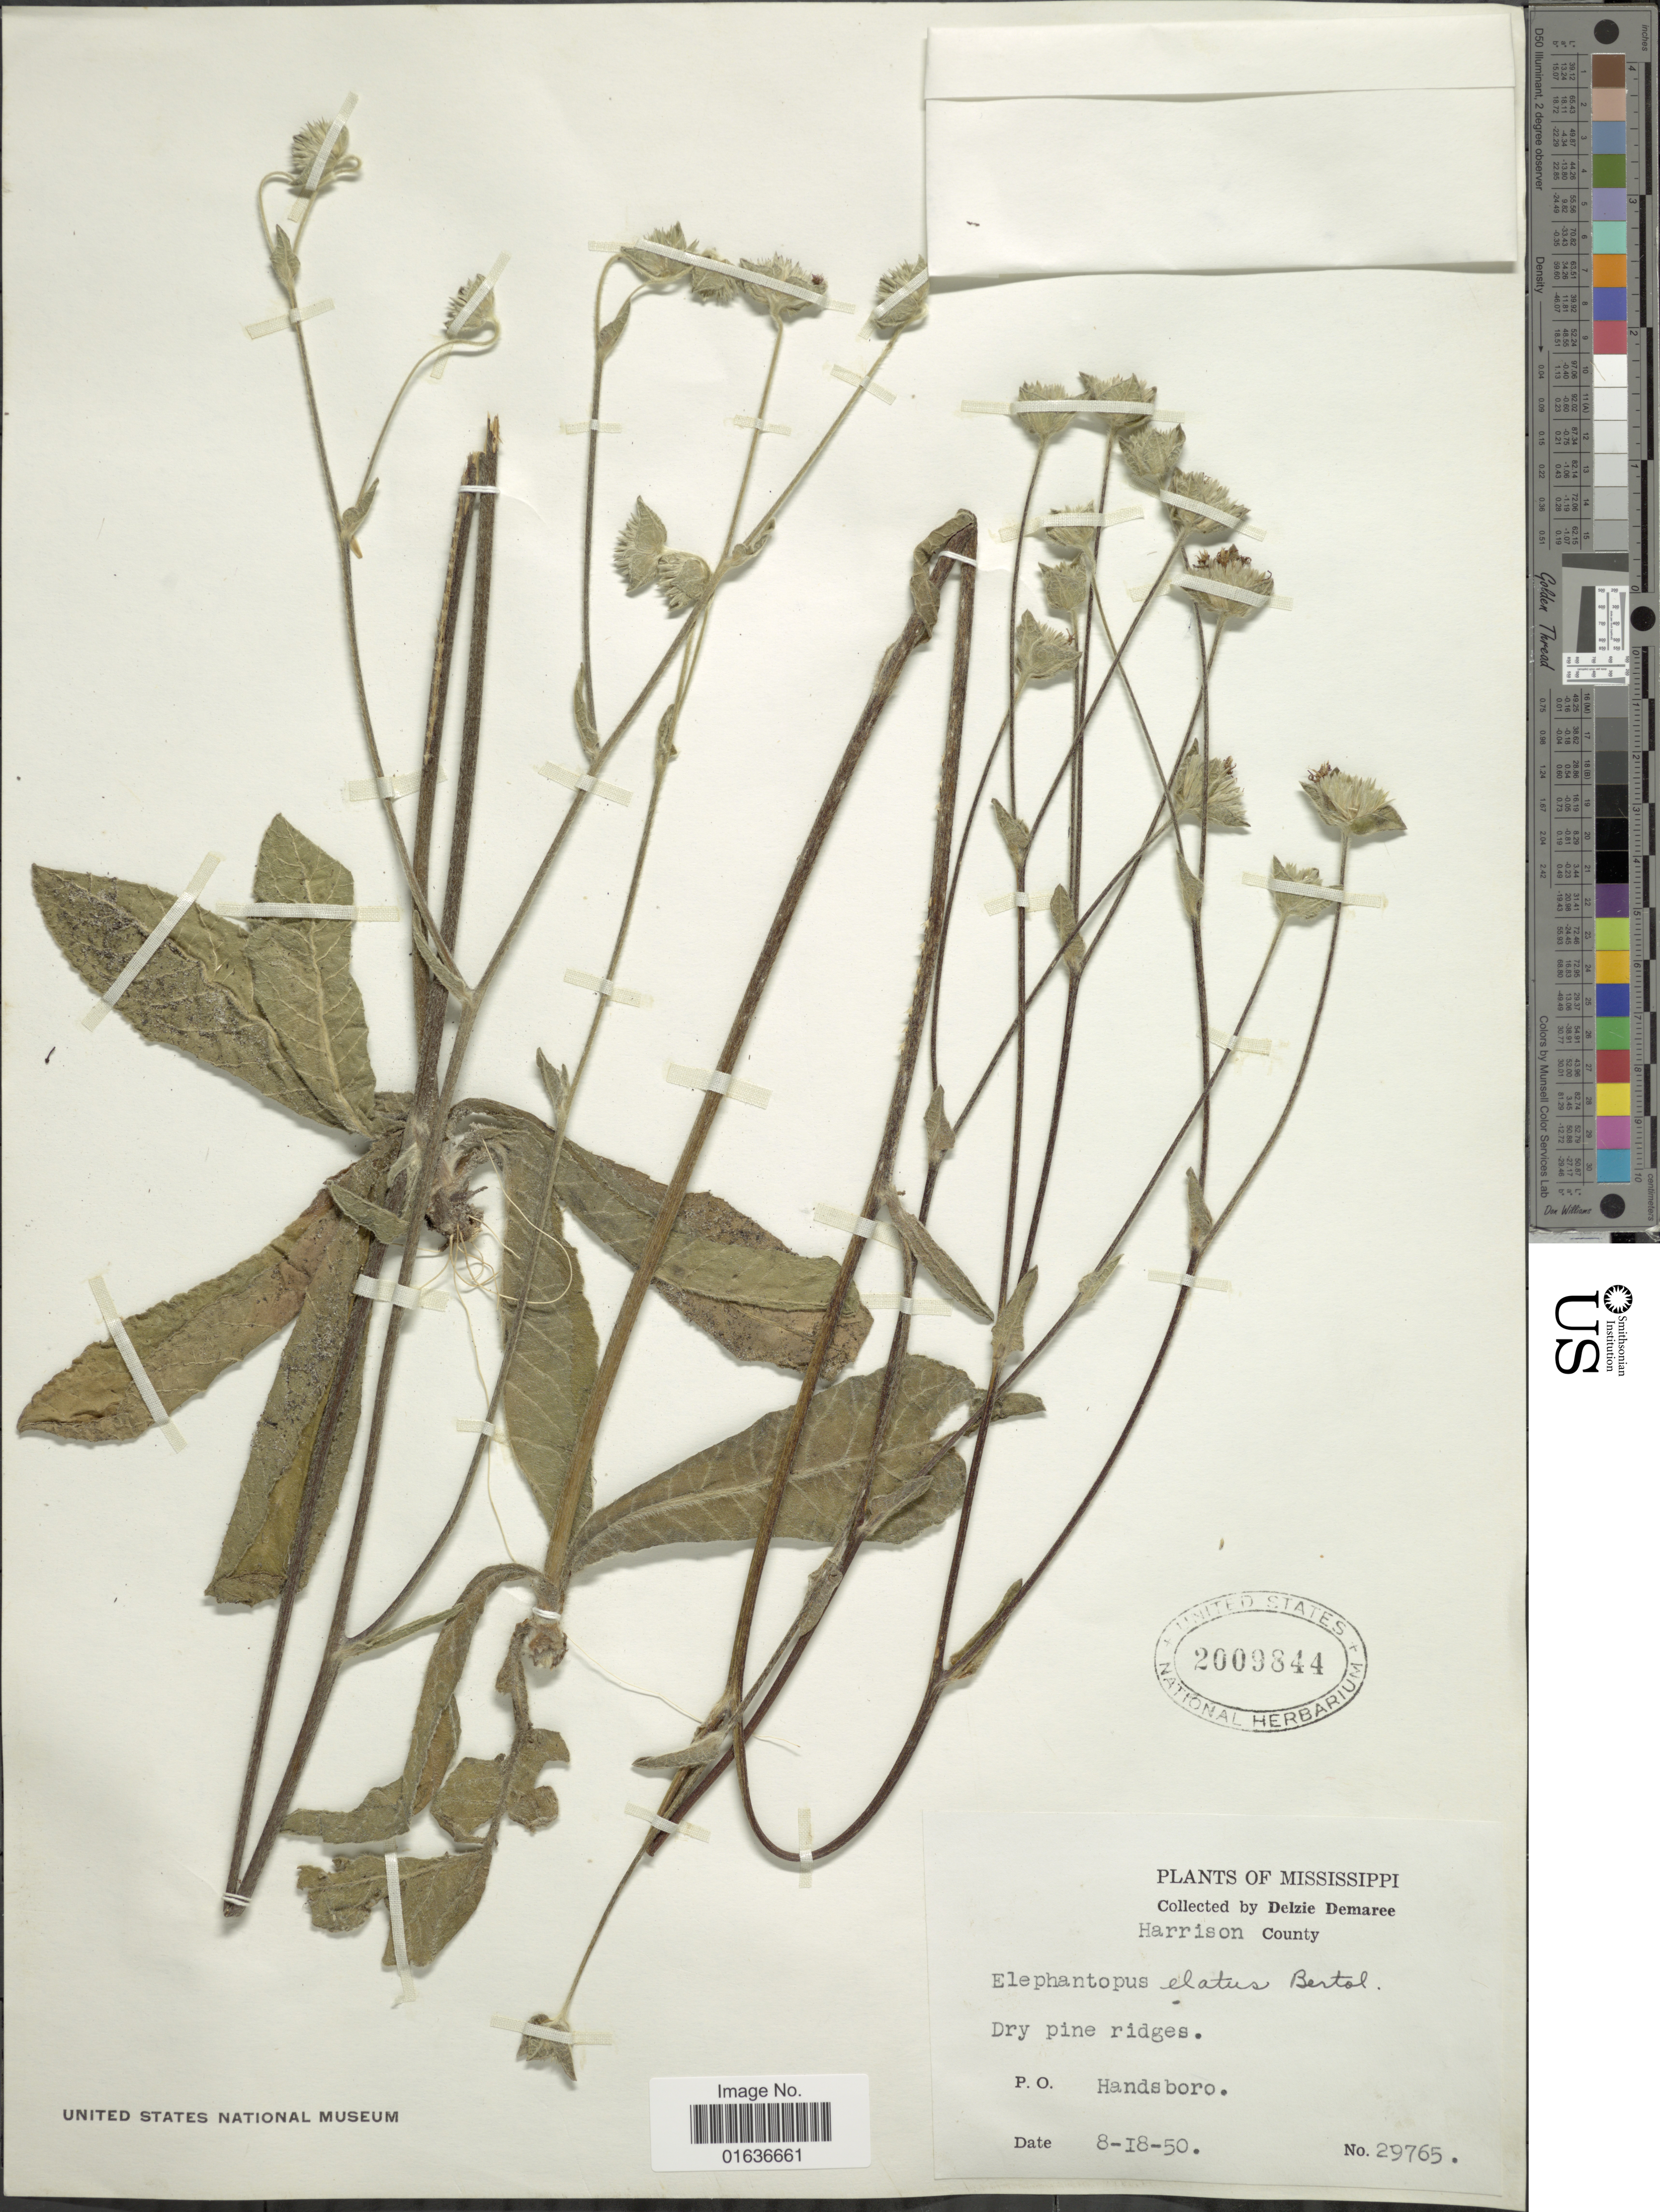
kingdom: Plantae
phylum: Tracheophyta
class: Magnoliopsida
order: Asterales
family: Asteraceae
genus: Elephantopus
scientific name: Elephantopus elatus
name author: Bertol.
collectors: D. Demaree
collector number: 29765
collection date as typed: Transcribed d/m/y: 18/8/50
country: United States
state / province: Mississippi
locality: Harrison County, P.O. Handsboro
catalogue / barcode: US 2009844